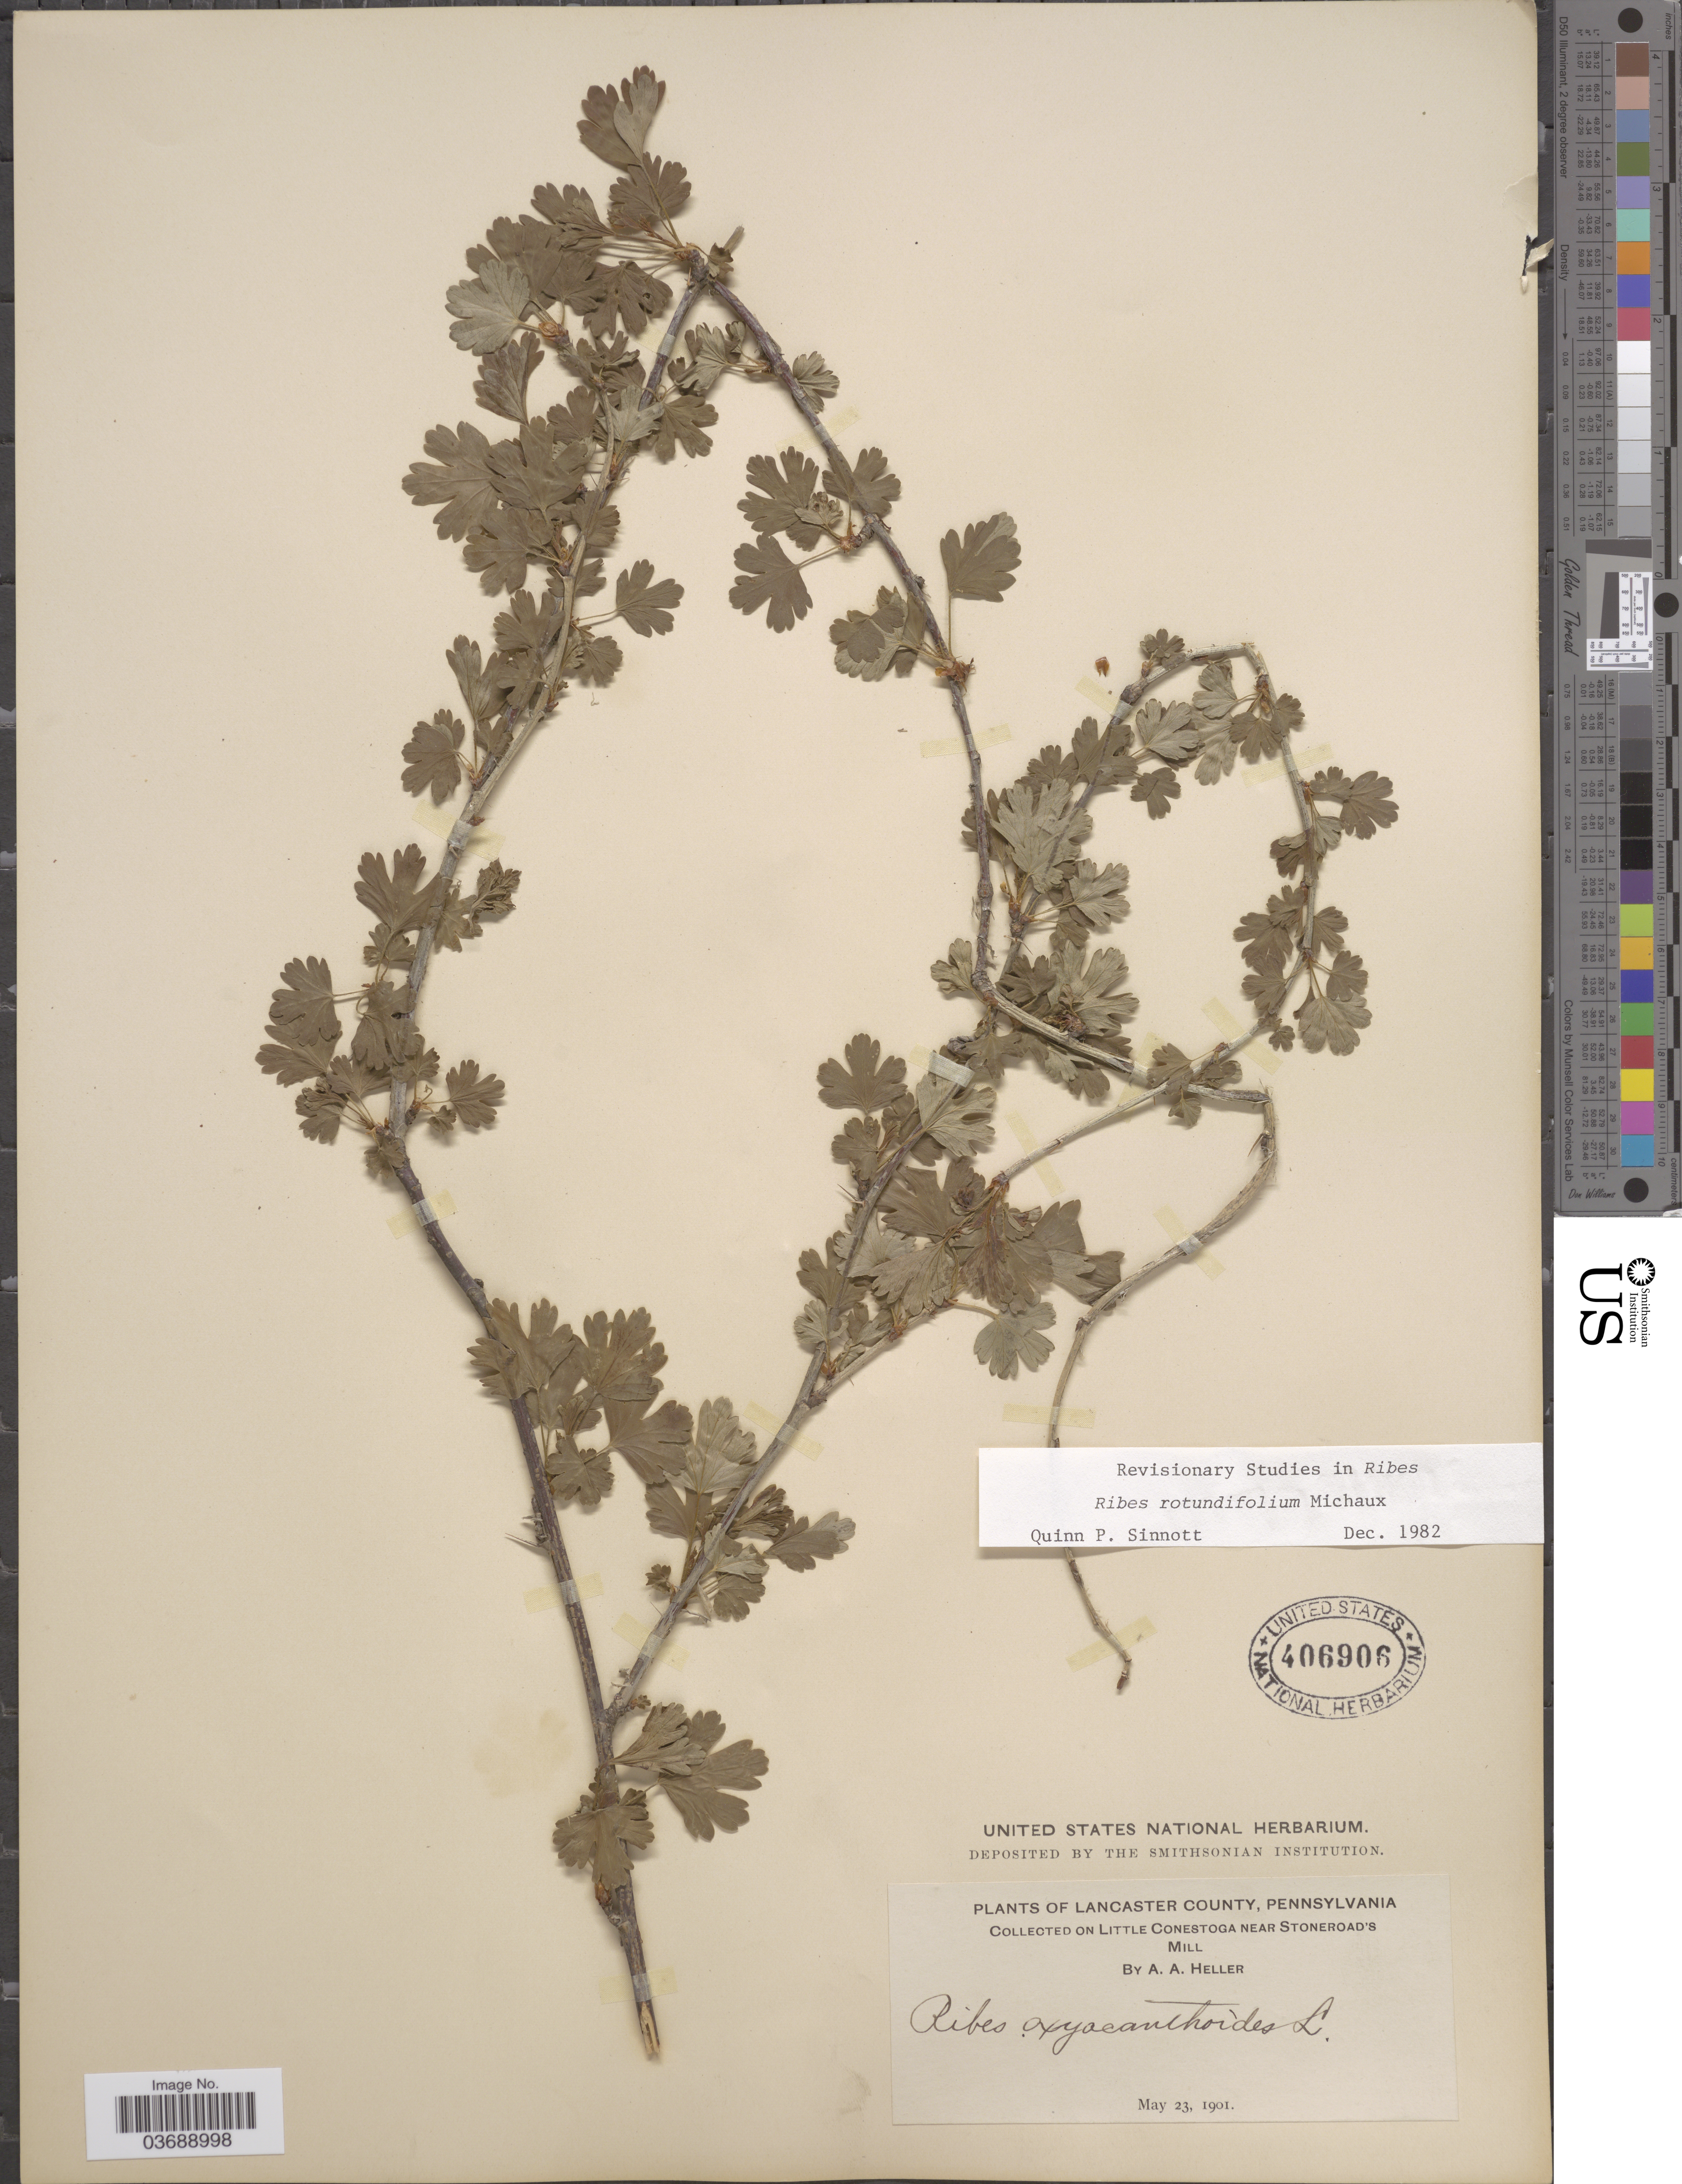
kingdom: Plantae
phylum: Tracheophyta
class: Magnoliopsida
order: Saxifragales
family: Grossulariaceae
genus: Ribes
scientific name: Ribes rotundifolium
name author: Michx.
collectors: A. A. Heller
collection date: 1901-05-23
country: United States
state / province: Pennsylvania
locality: Lancaster County. On Little Conestoga near Stoneroad's Mill.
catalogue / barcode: US 406906